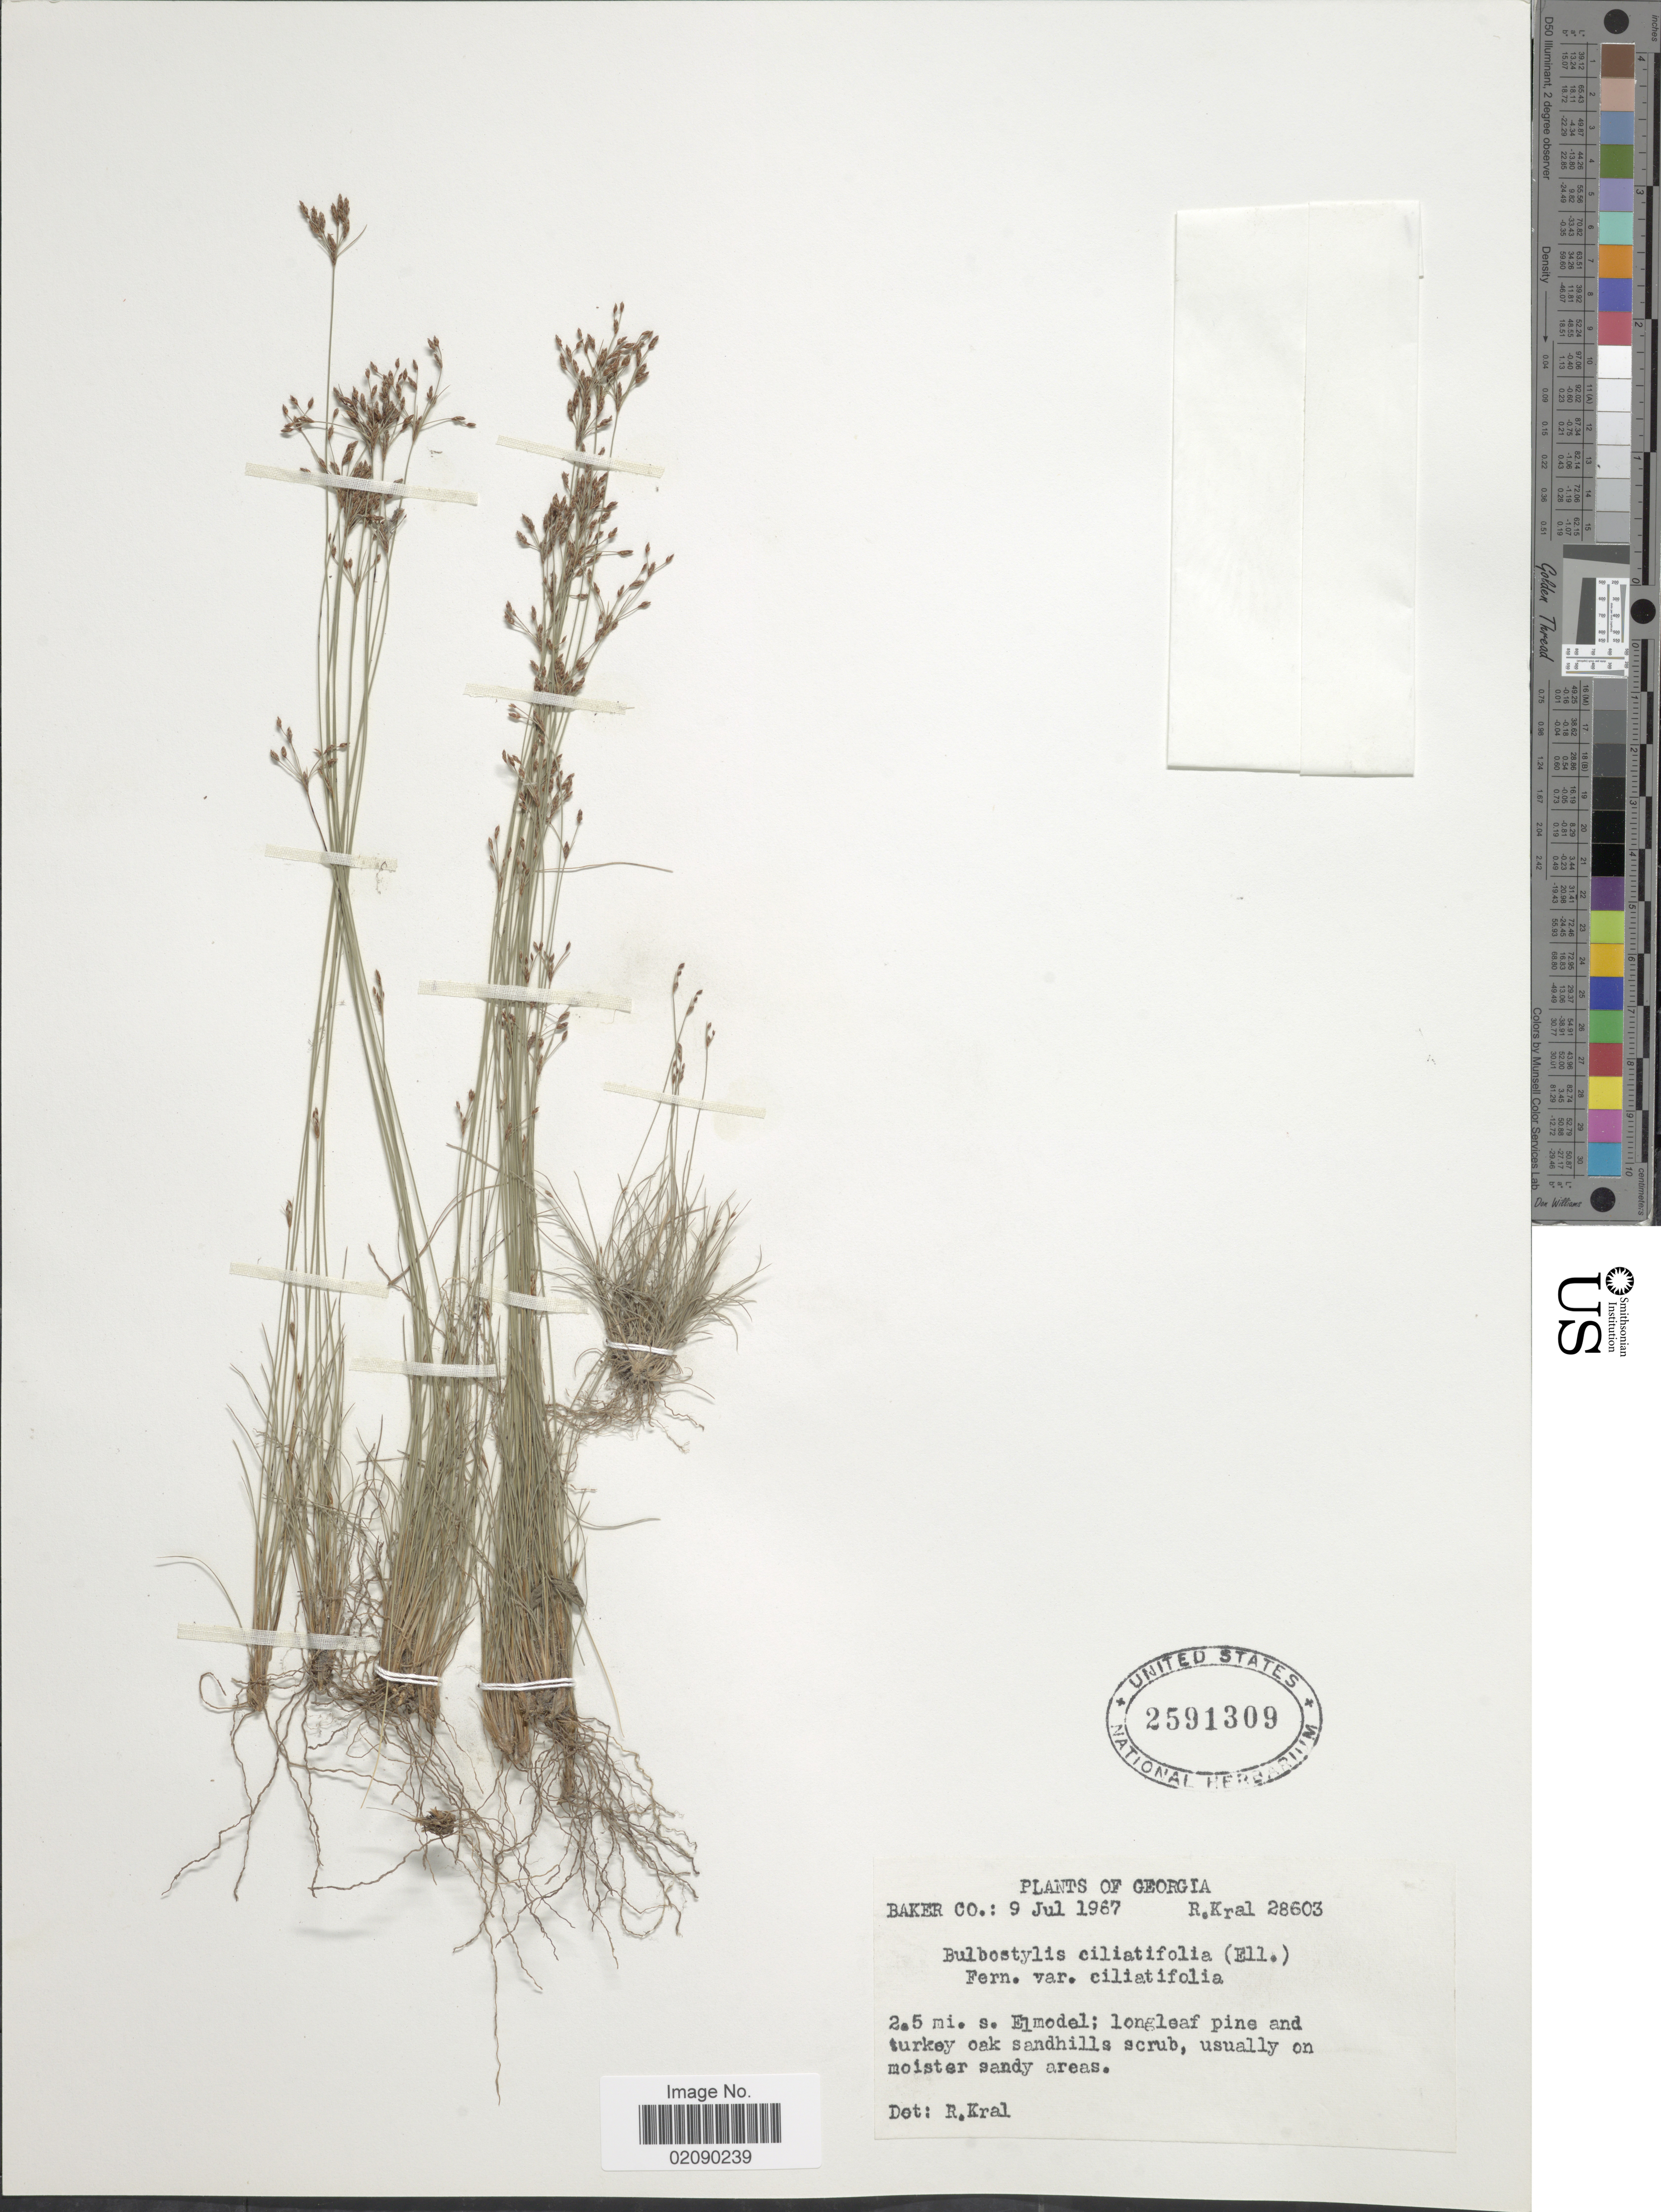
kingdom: Plantae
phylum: Tracheophyta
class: Liliopsida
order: Poales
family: Cyperaceae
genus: Bulbostylis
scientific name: Bulbostylis ciliatifolia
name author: (Elliott) Fernald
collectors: R. Kral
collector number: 28603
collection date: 1967-07-09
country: United States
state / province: Georgia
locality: Baker Co. 2.5 mi. s. Elmodel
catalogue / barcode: US 2591309